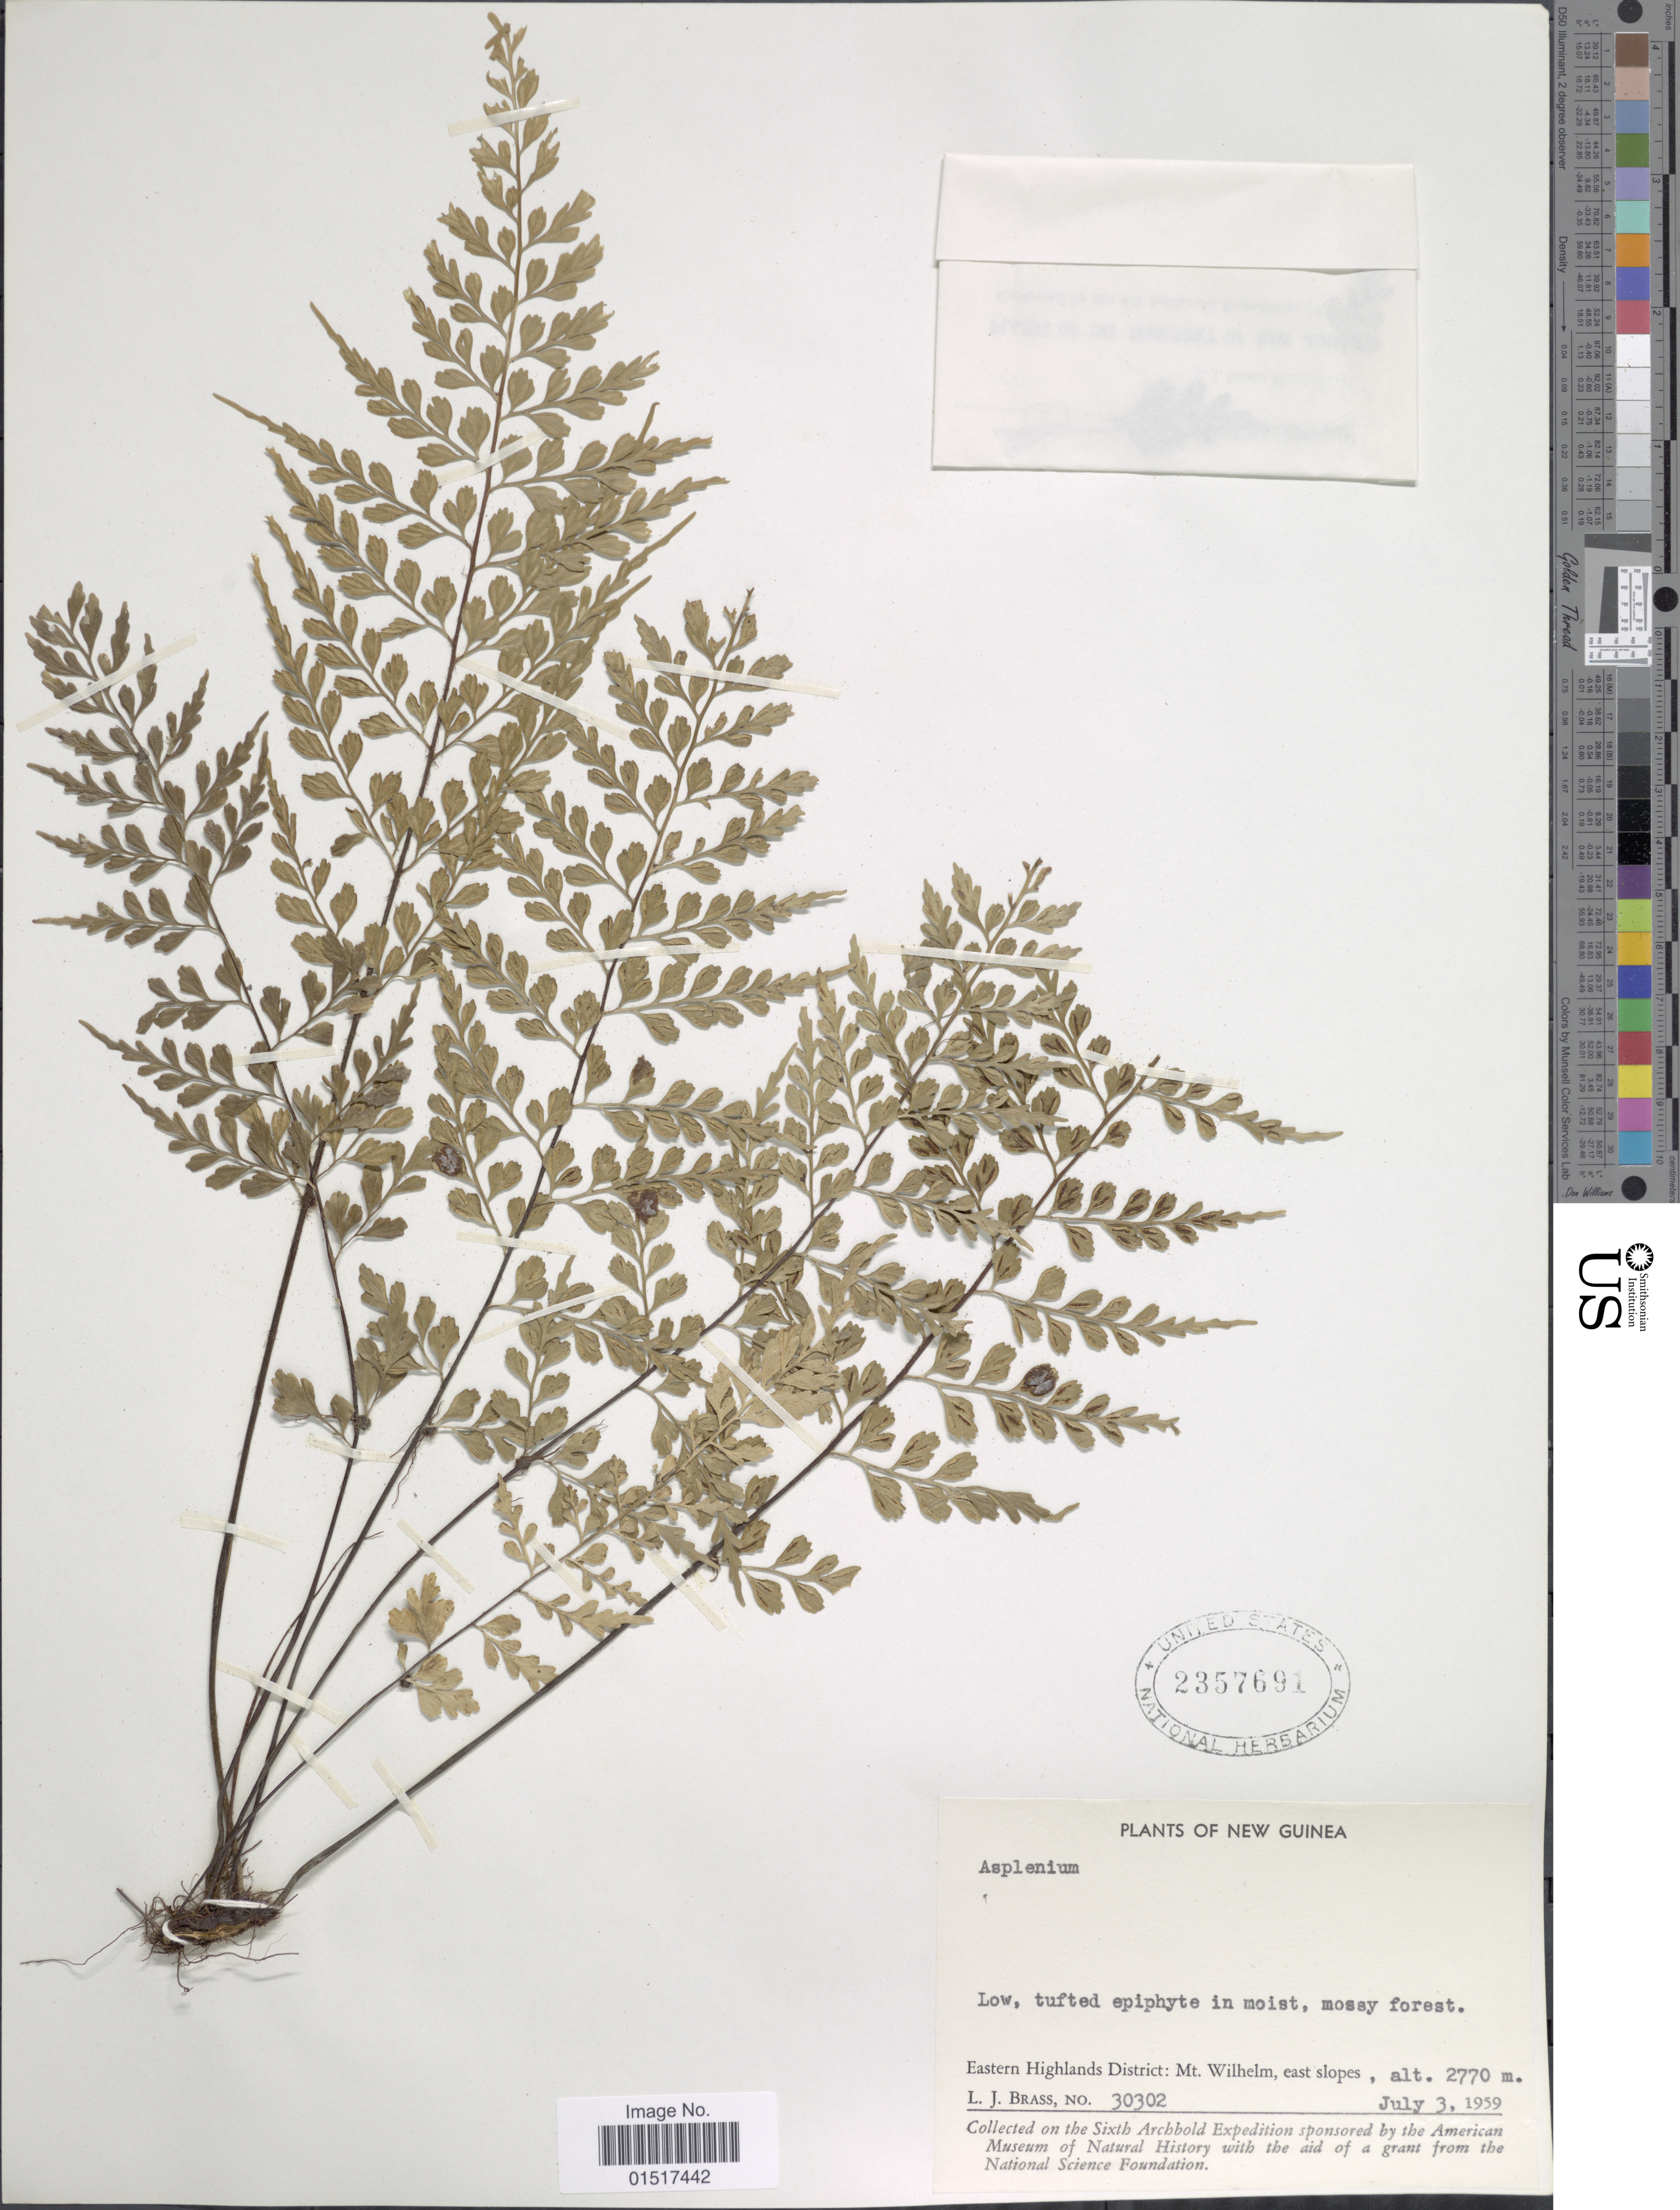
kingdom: Plantae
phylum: Tracheophyta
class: Polypodiopsida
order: Polypodiales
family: Aspleniaceae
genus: Asplenium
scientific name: Asplenium sp.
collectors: L. J. Brass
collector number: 30302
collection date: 1959-07-03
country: Papua New Guinea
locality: New Guinea. Eastern Highlands District: Mt. Wilhelm, east slopes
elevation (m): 2770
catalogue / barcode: US 2357691